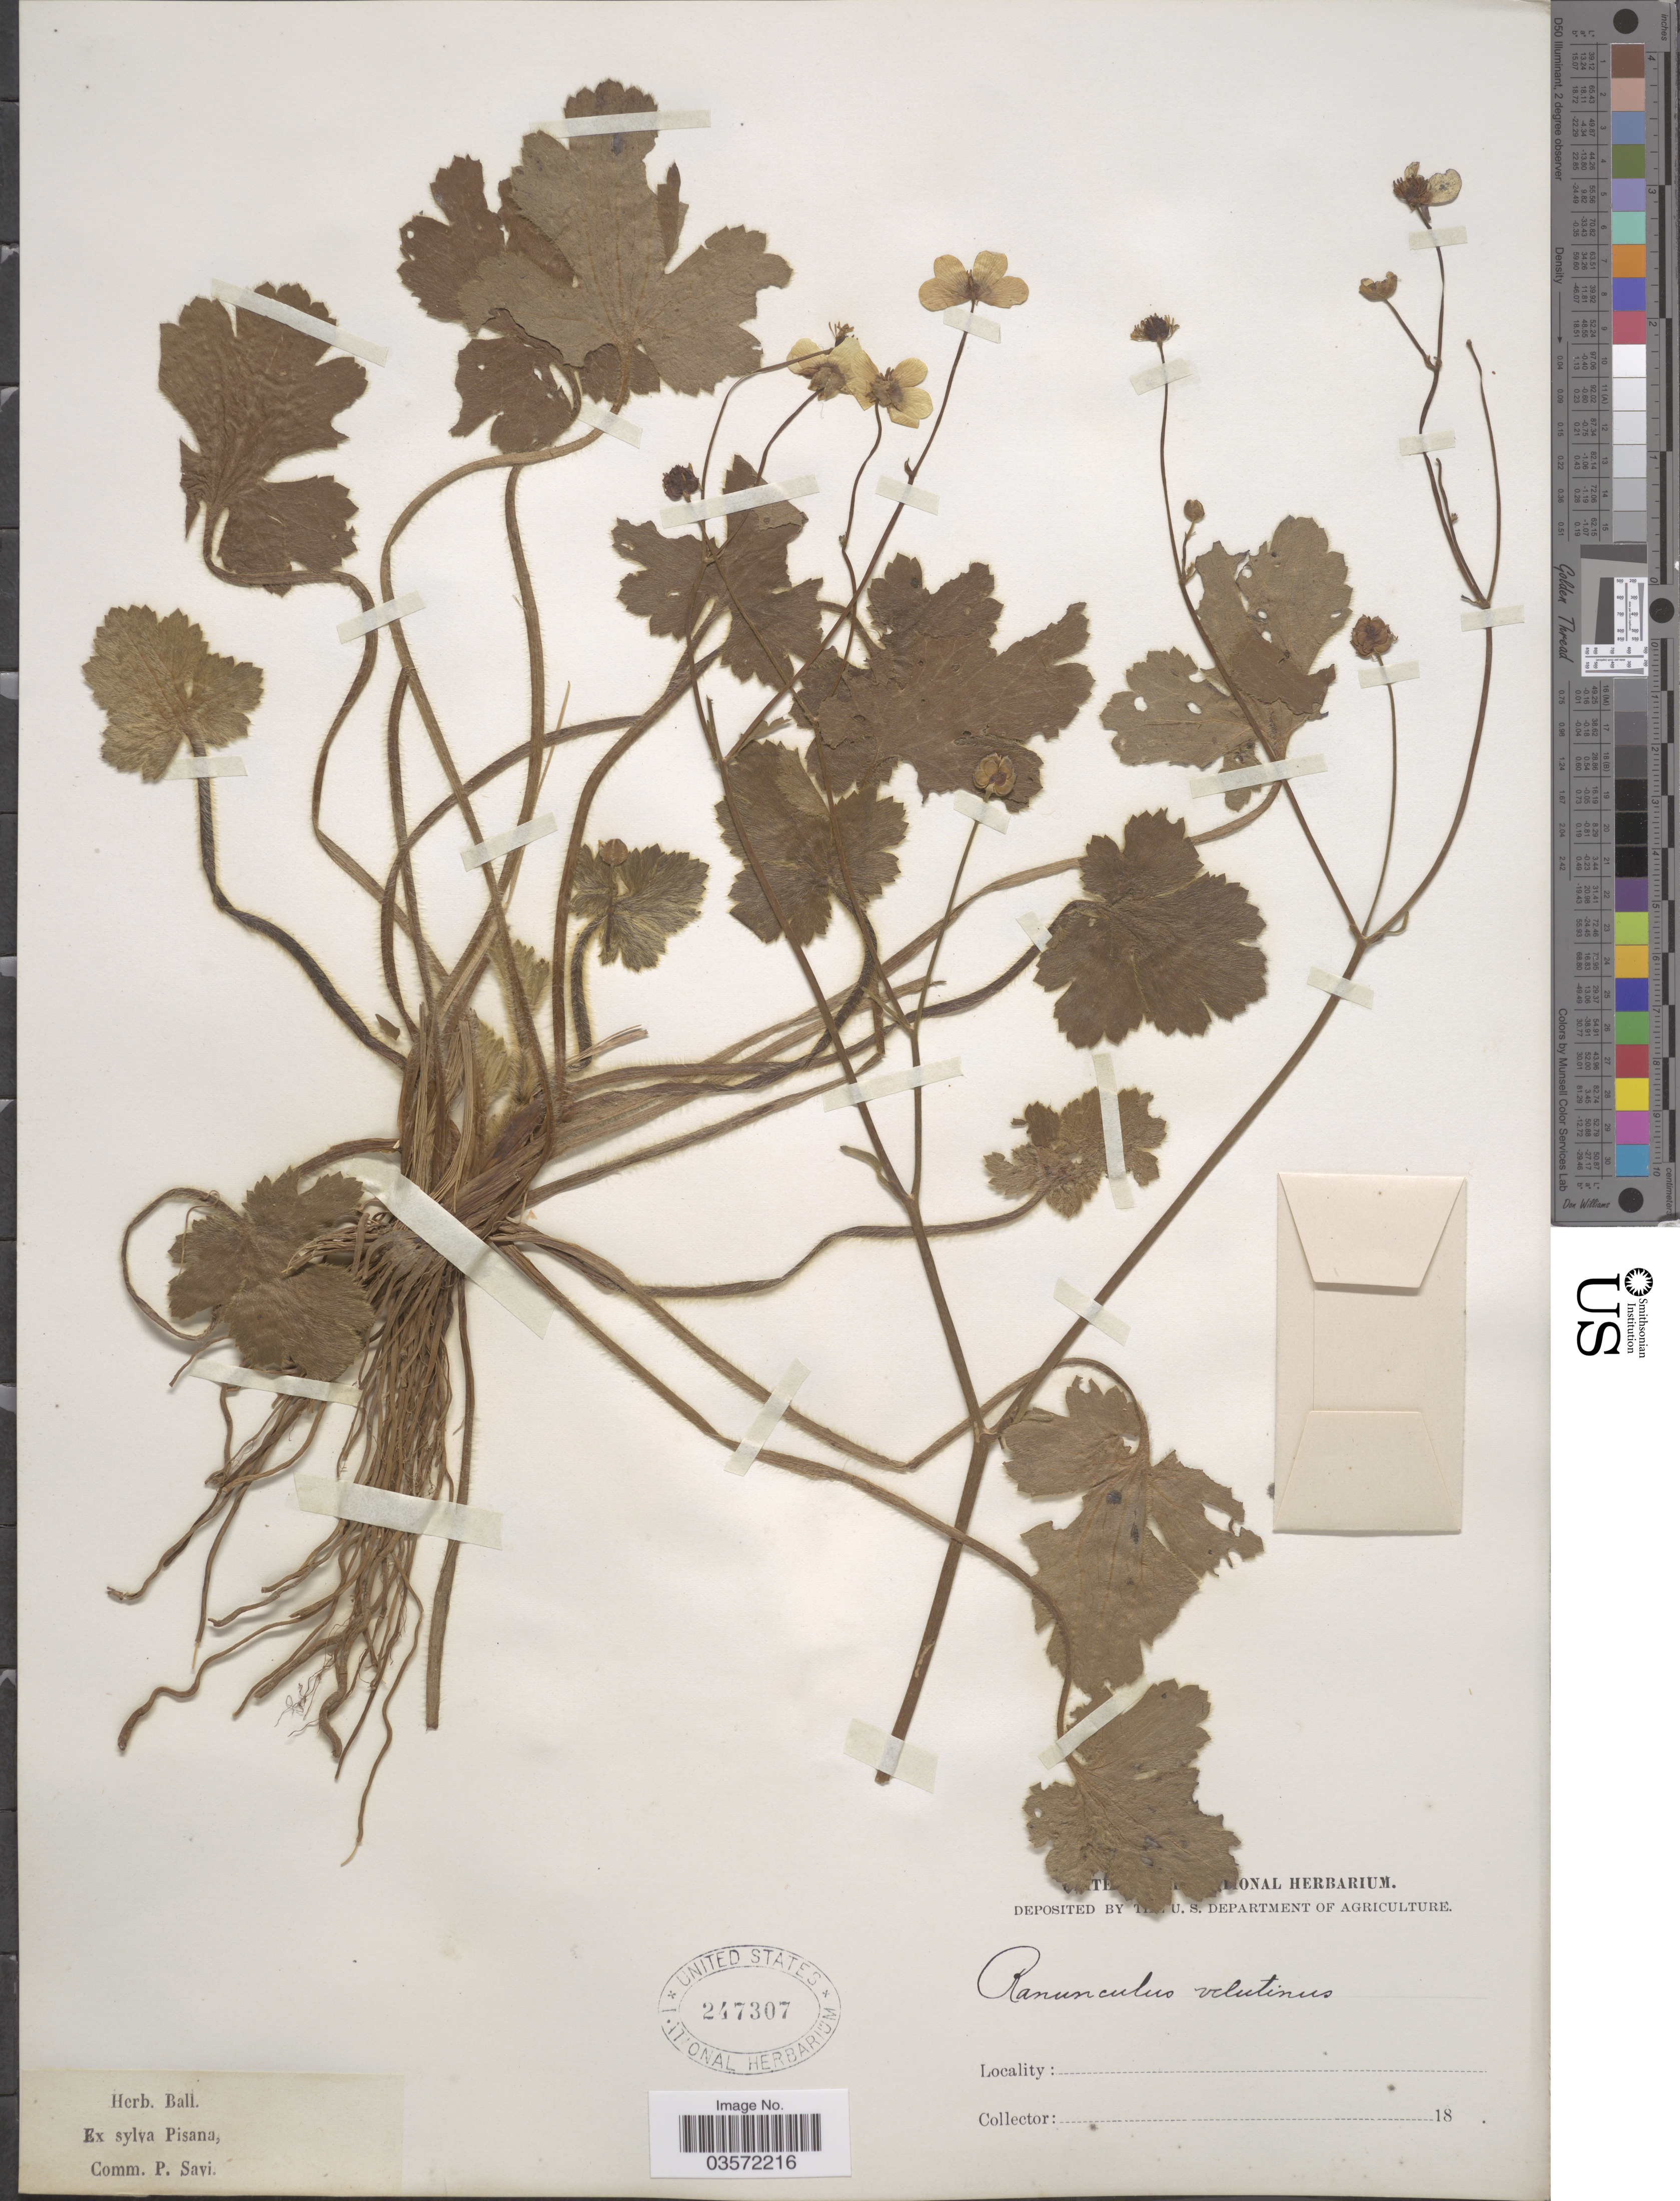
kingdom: Plantae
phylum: Tracheophyta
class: Magnoliopsida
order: Ranunculales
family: Ranunculaceae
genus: Ranunculus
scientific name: Ranunculus velutinus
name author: Ten.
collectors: ex herb. Ball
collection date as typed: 18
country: Italy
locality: Ex sylva Pisana.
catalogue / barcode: US 247307